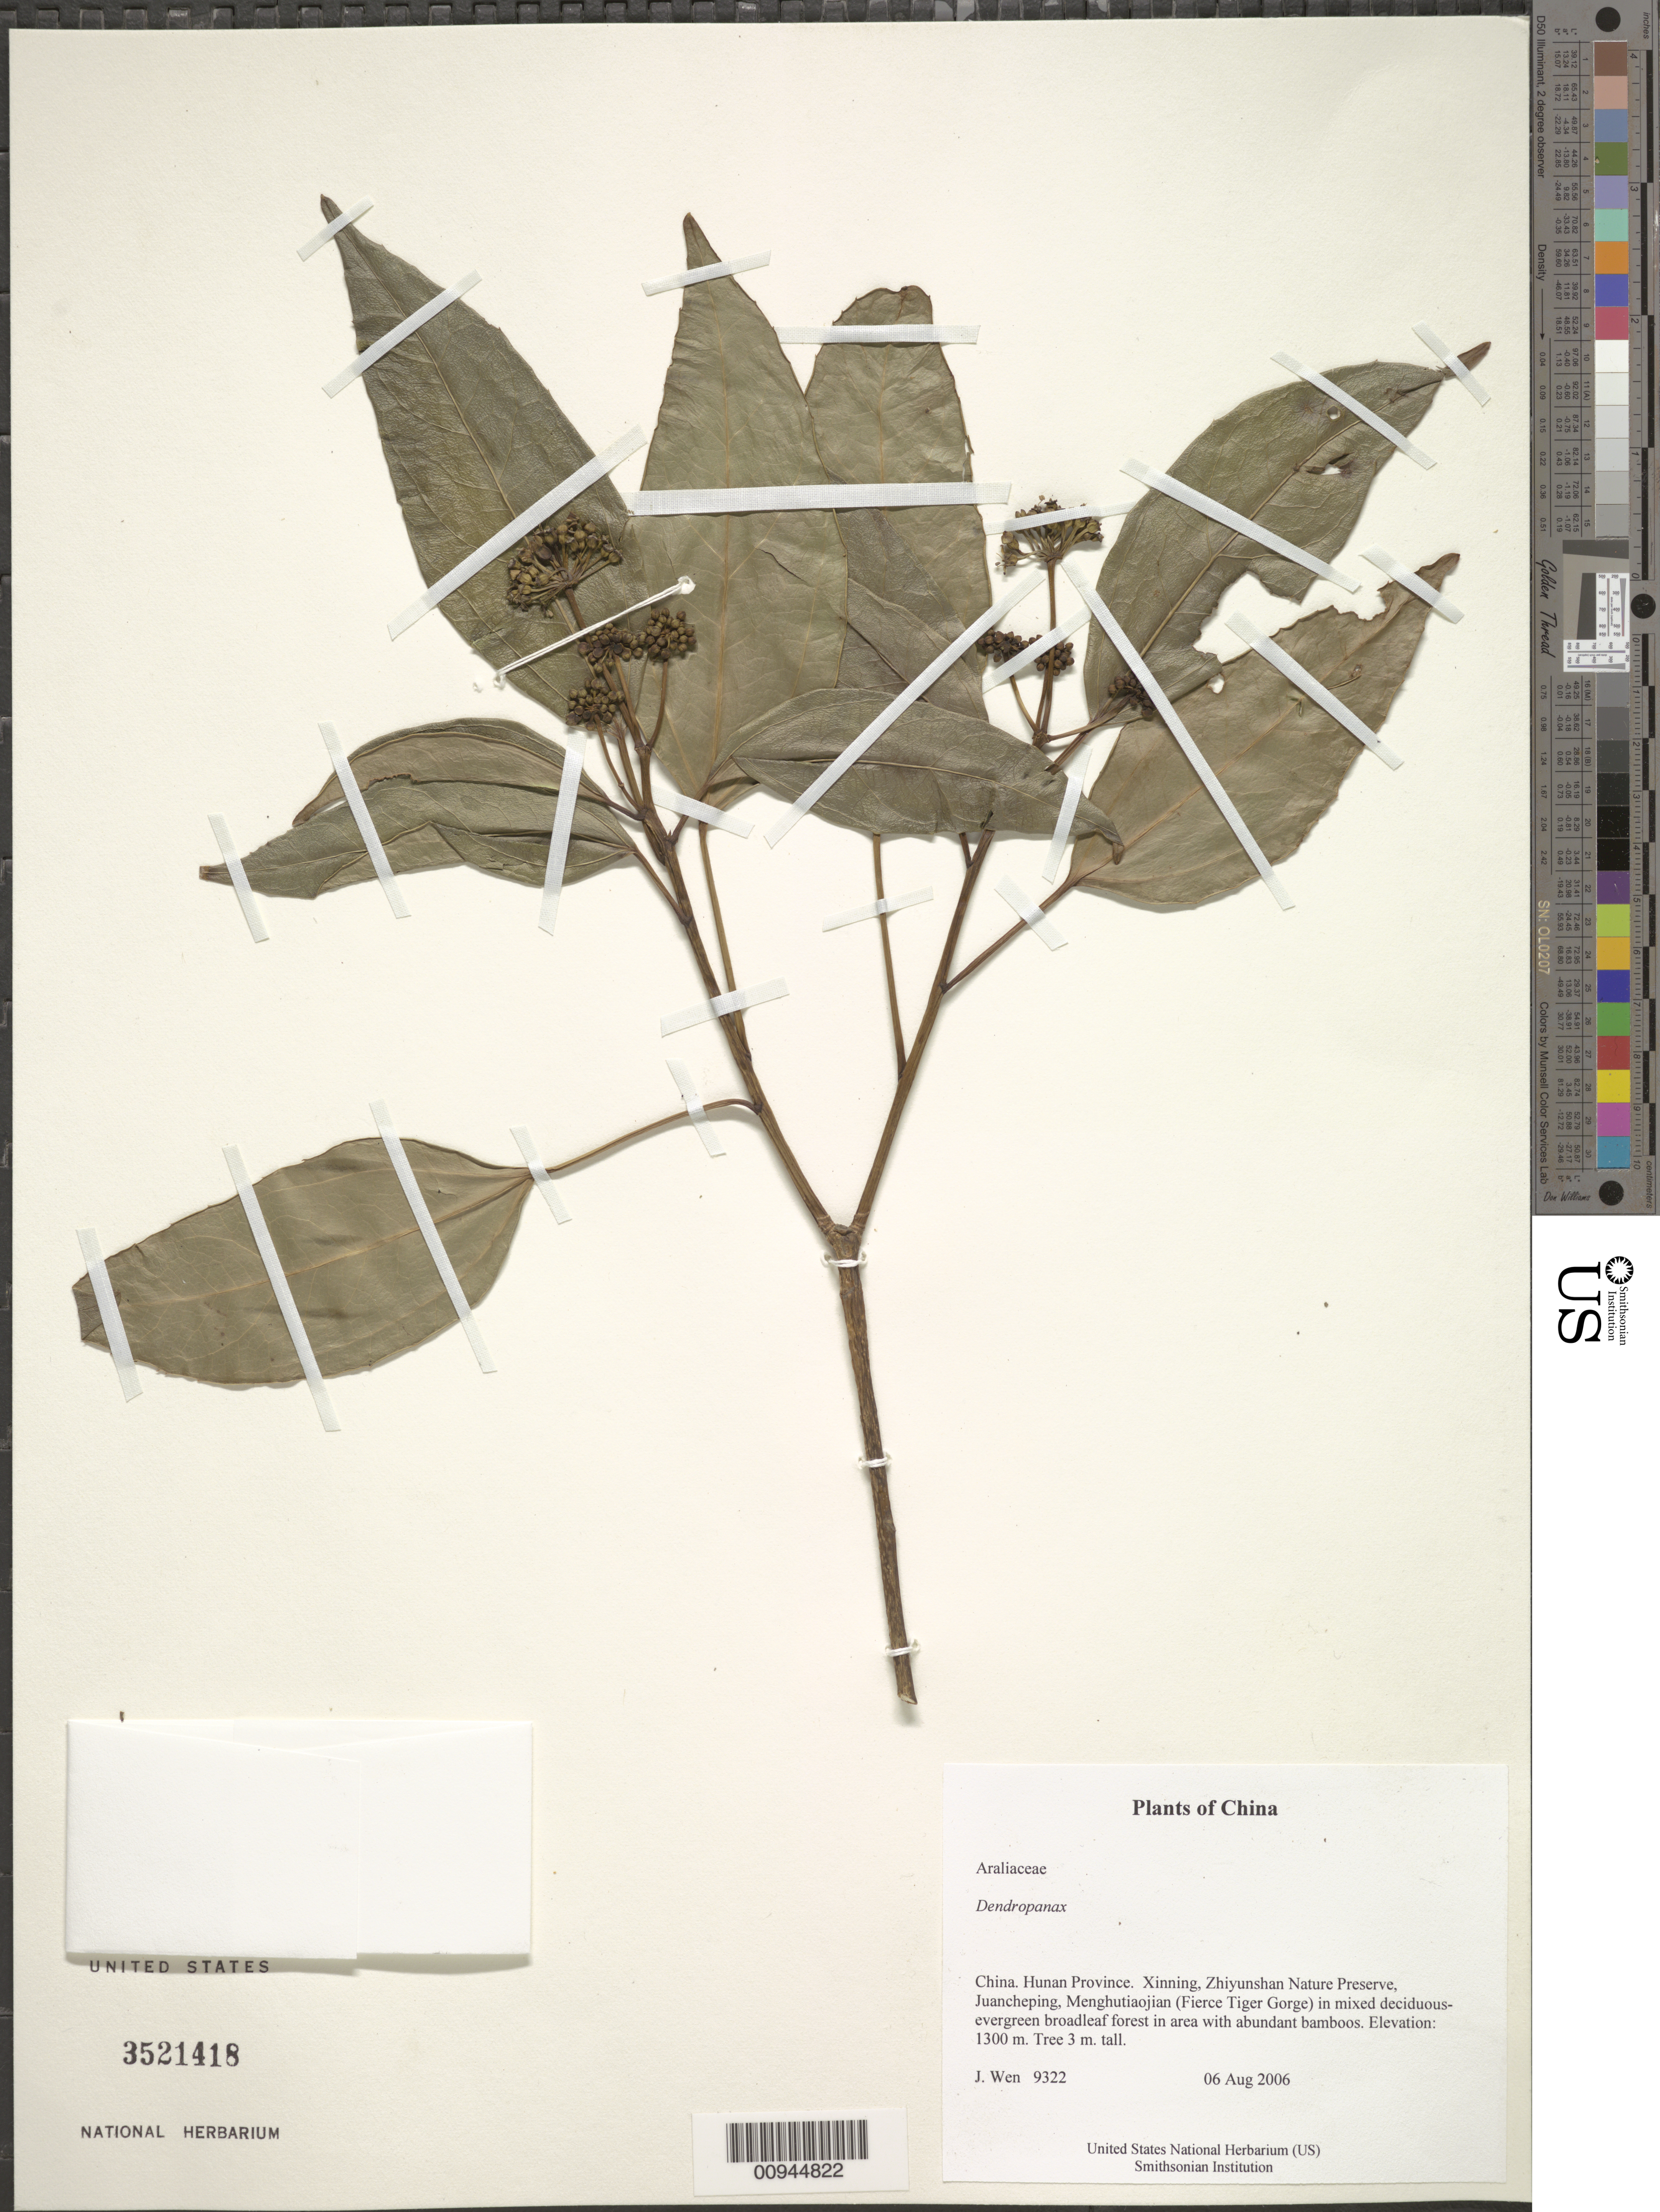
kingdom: Plantae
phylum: Tracheophyta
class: Magnoliopsida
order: Apiales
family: Araliaceae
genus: Dendropanax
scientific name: Dendropanax sp.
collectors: J. Wen & S. Wu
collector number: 9322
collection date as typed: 06 Aug 2006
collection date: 2006-08-06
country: China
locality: Hunan Province. Xinning, Zhiyunshan Nature Preserve, Juancheping, Menghutiaojian (Fierce Tiger Gorge) in mixed deciduous-evergreen broadleaf forest in area with abundant bamboos.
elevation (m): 1300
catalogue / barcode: US 3521418